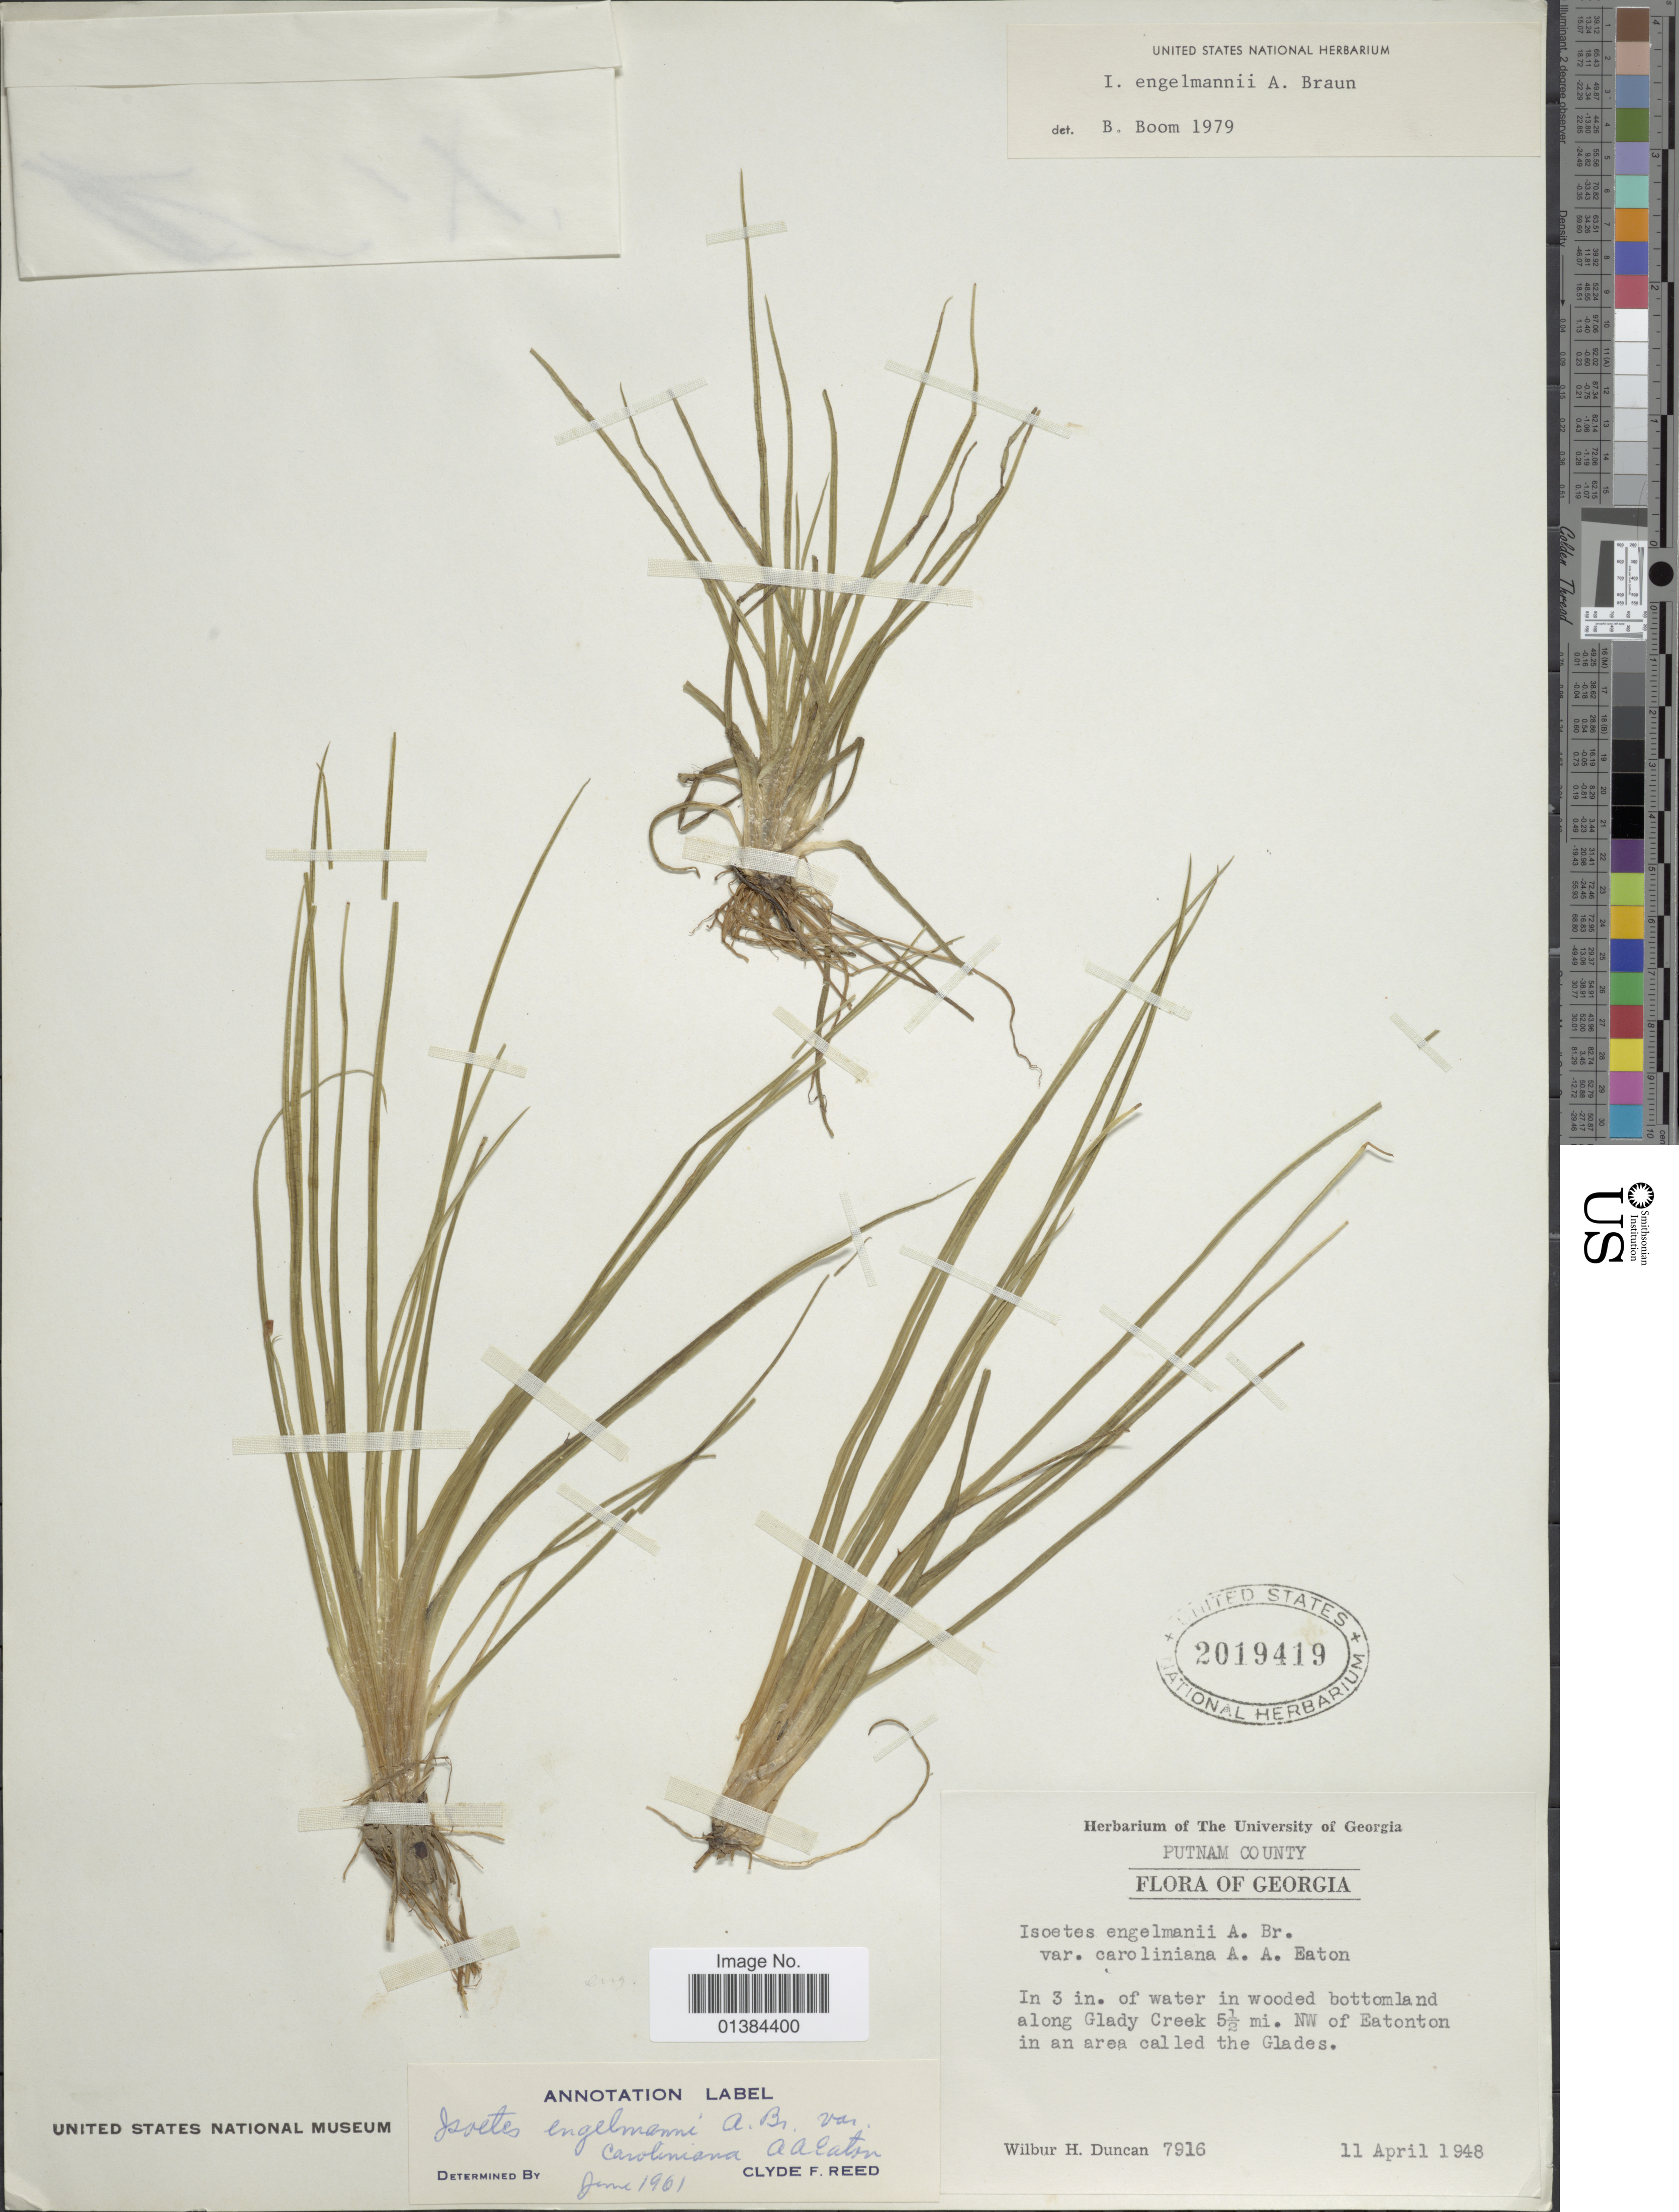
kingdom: Plantae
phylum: Tracheophyta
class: Lycopodiopsida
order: Isoetales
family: Isoetaceae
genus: Isoetes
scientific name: Isoetes engelmannii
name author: A. Braun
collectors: W. H. Duncan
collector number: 7916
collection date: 1948-04-11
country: United States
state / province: Georgia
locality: Putnam County. In 3 in of water in wooded bottomland along Glady Creek 5½ mi. NW of Eatonton in an area called the Glades.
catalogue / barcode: US 2019419